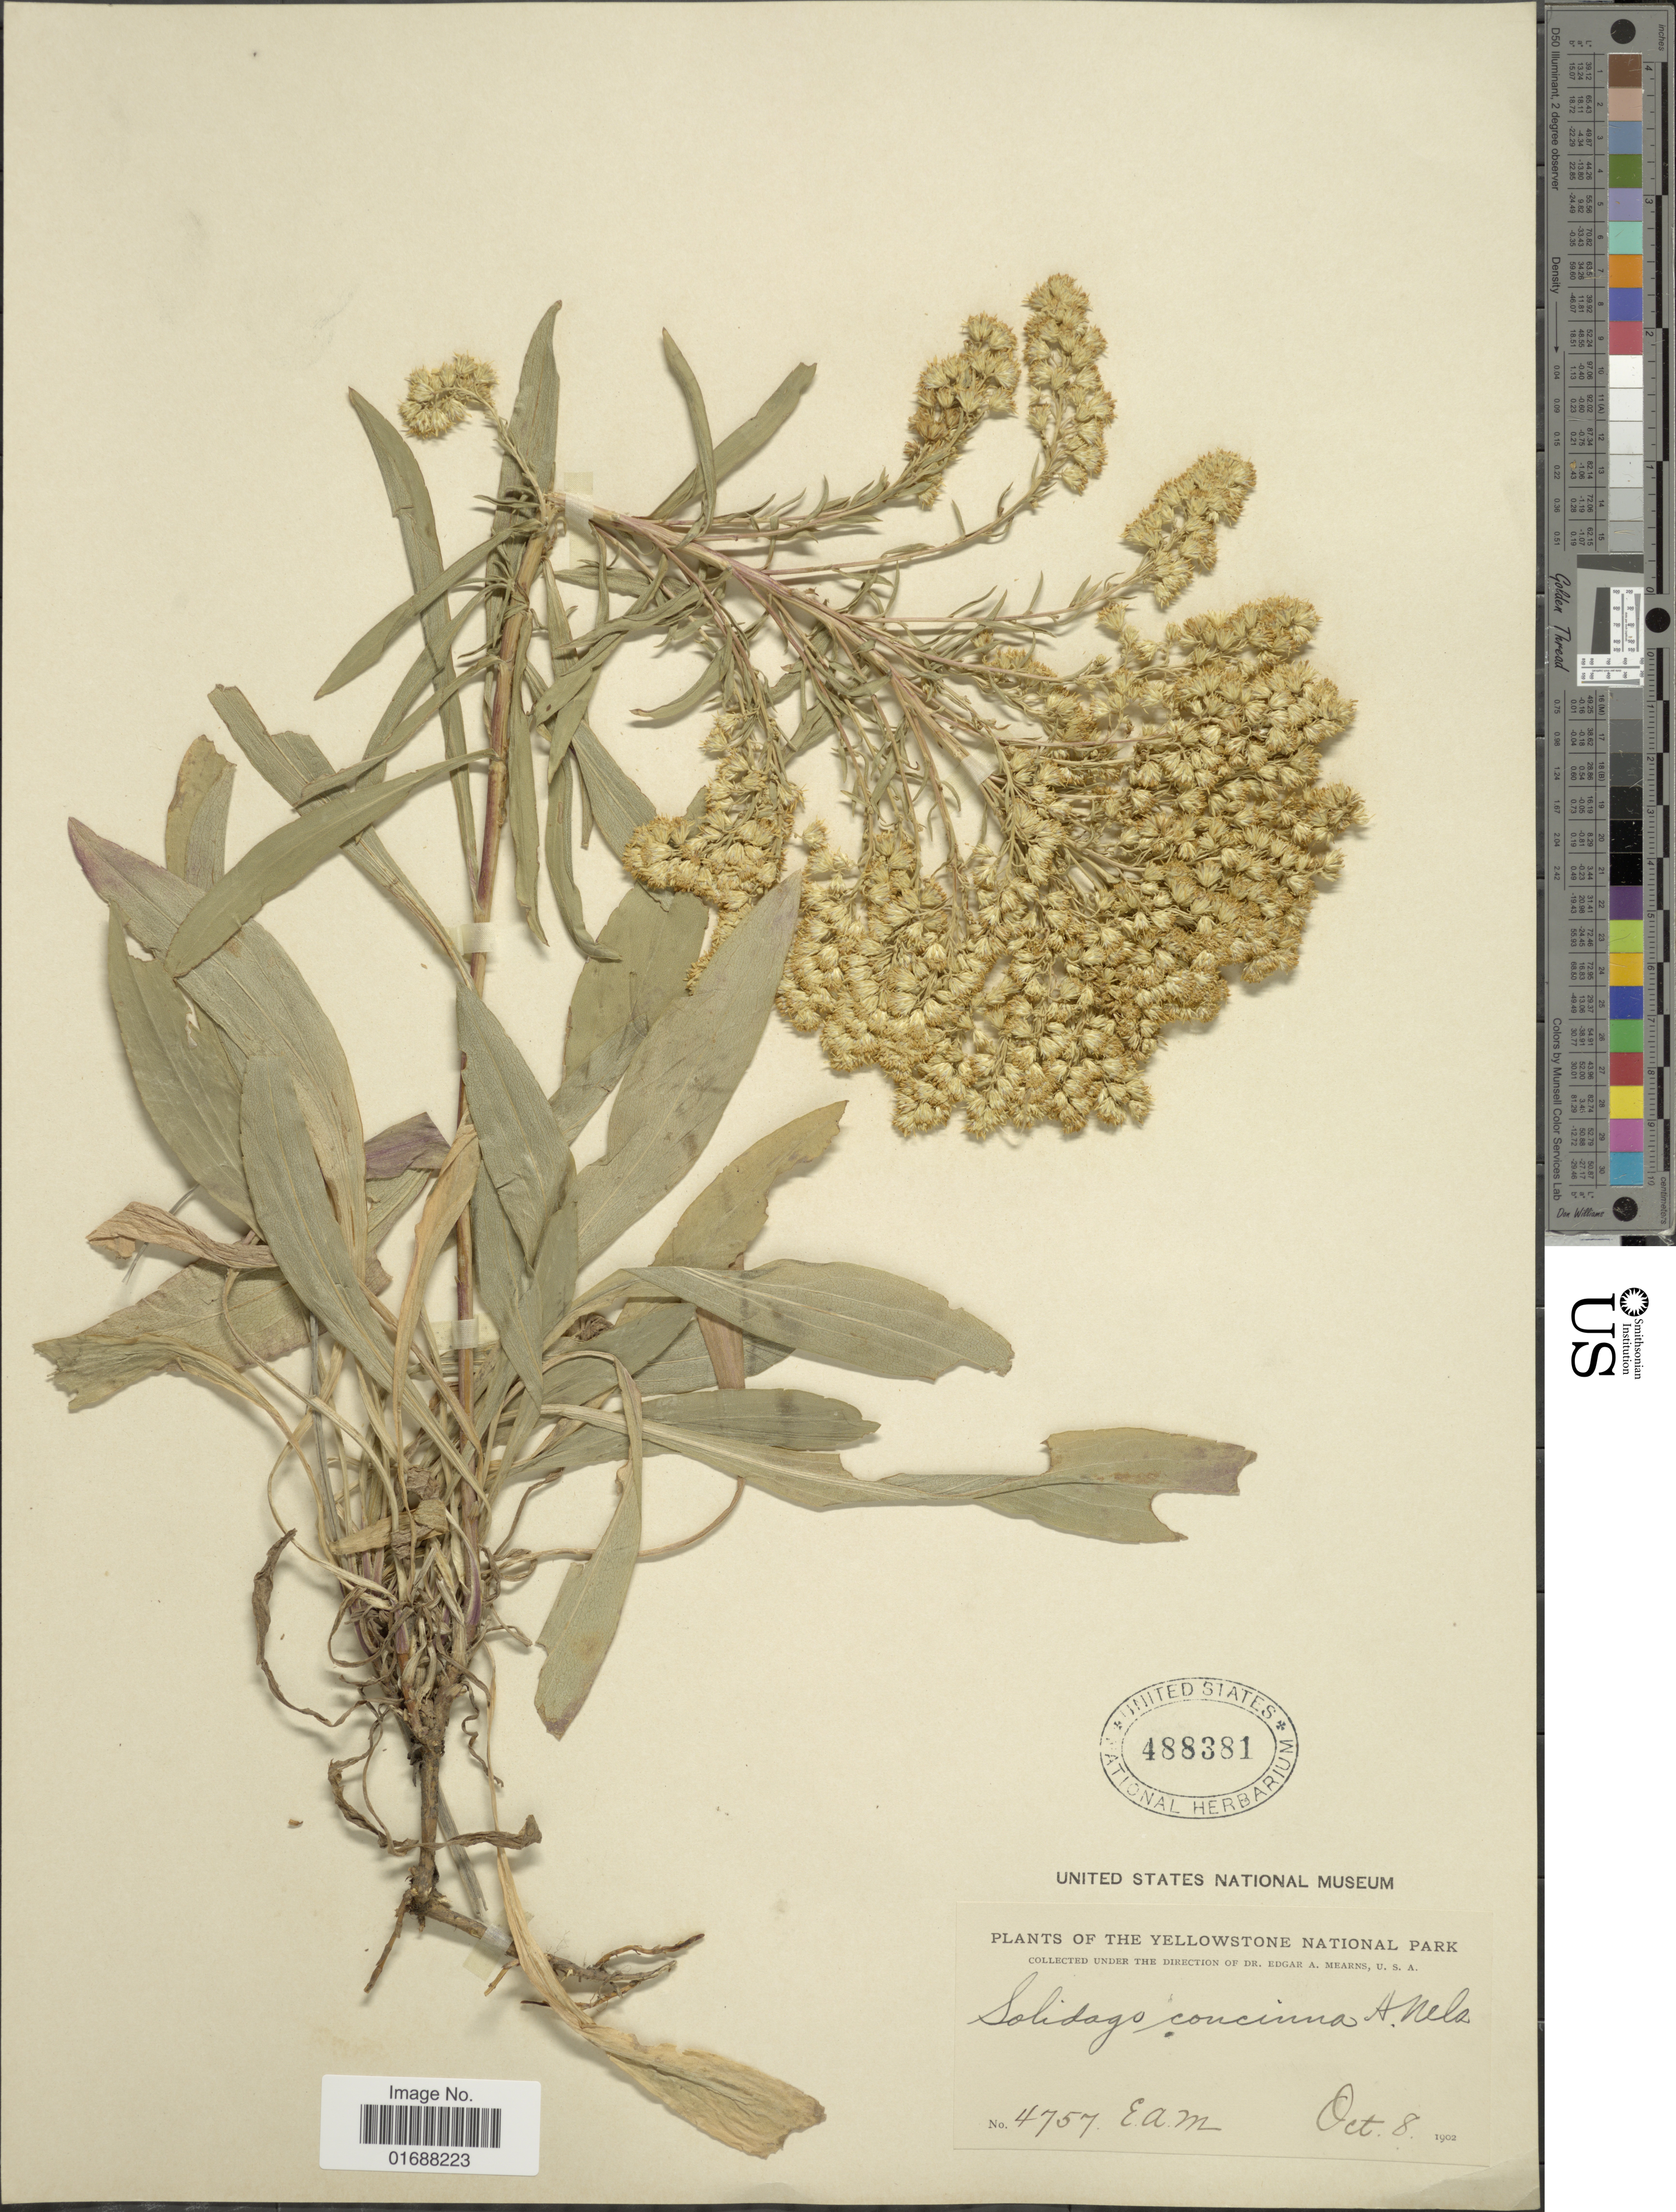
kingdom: Plantae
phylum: Tracheophyta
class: Magnoliopsida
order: Asterales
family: Asteraceae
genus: Solidago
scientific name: Solidago missouriensis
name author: Nutt.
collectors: E. A. Mearns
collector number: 4757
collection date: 1902-10-08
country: United States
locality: Yellowstone National Park.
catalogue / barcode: US 488381